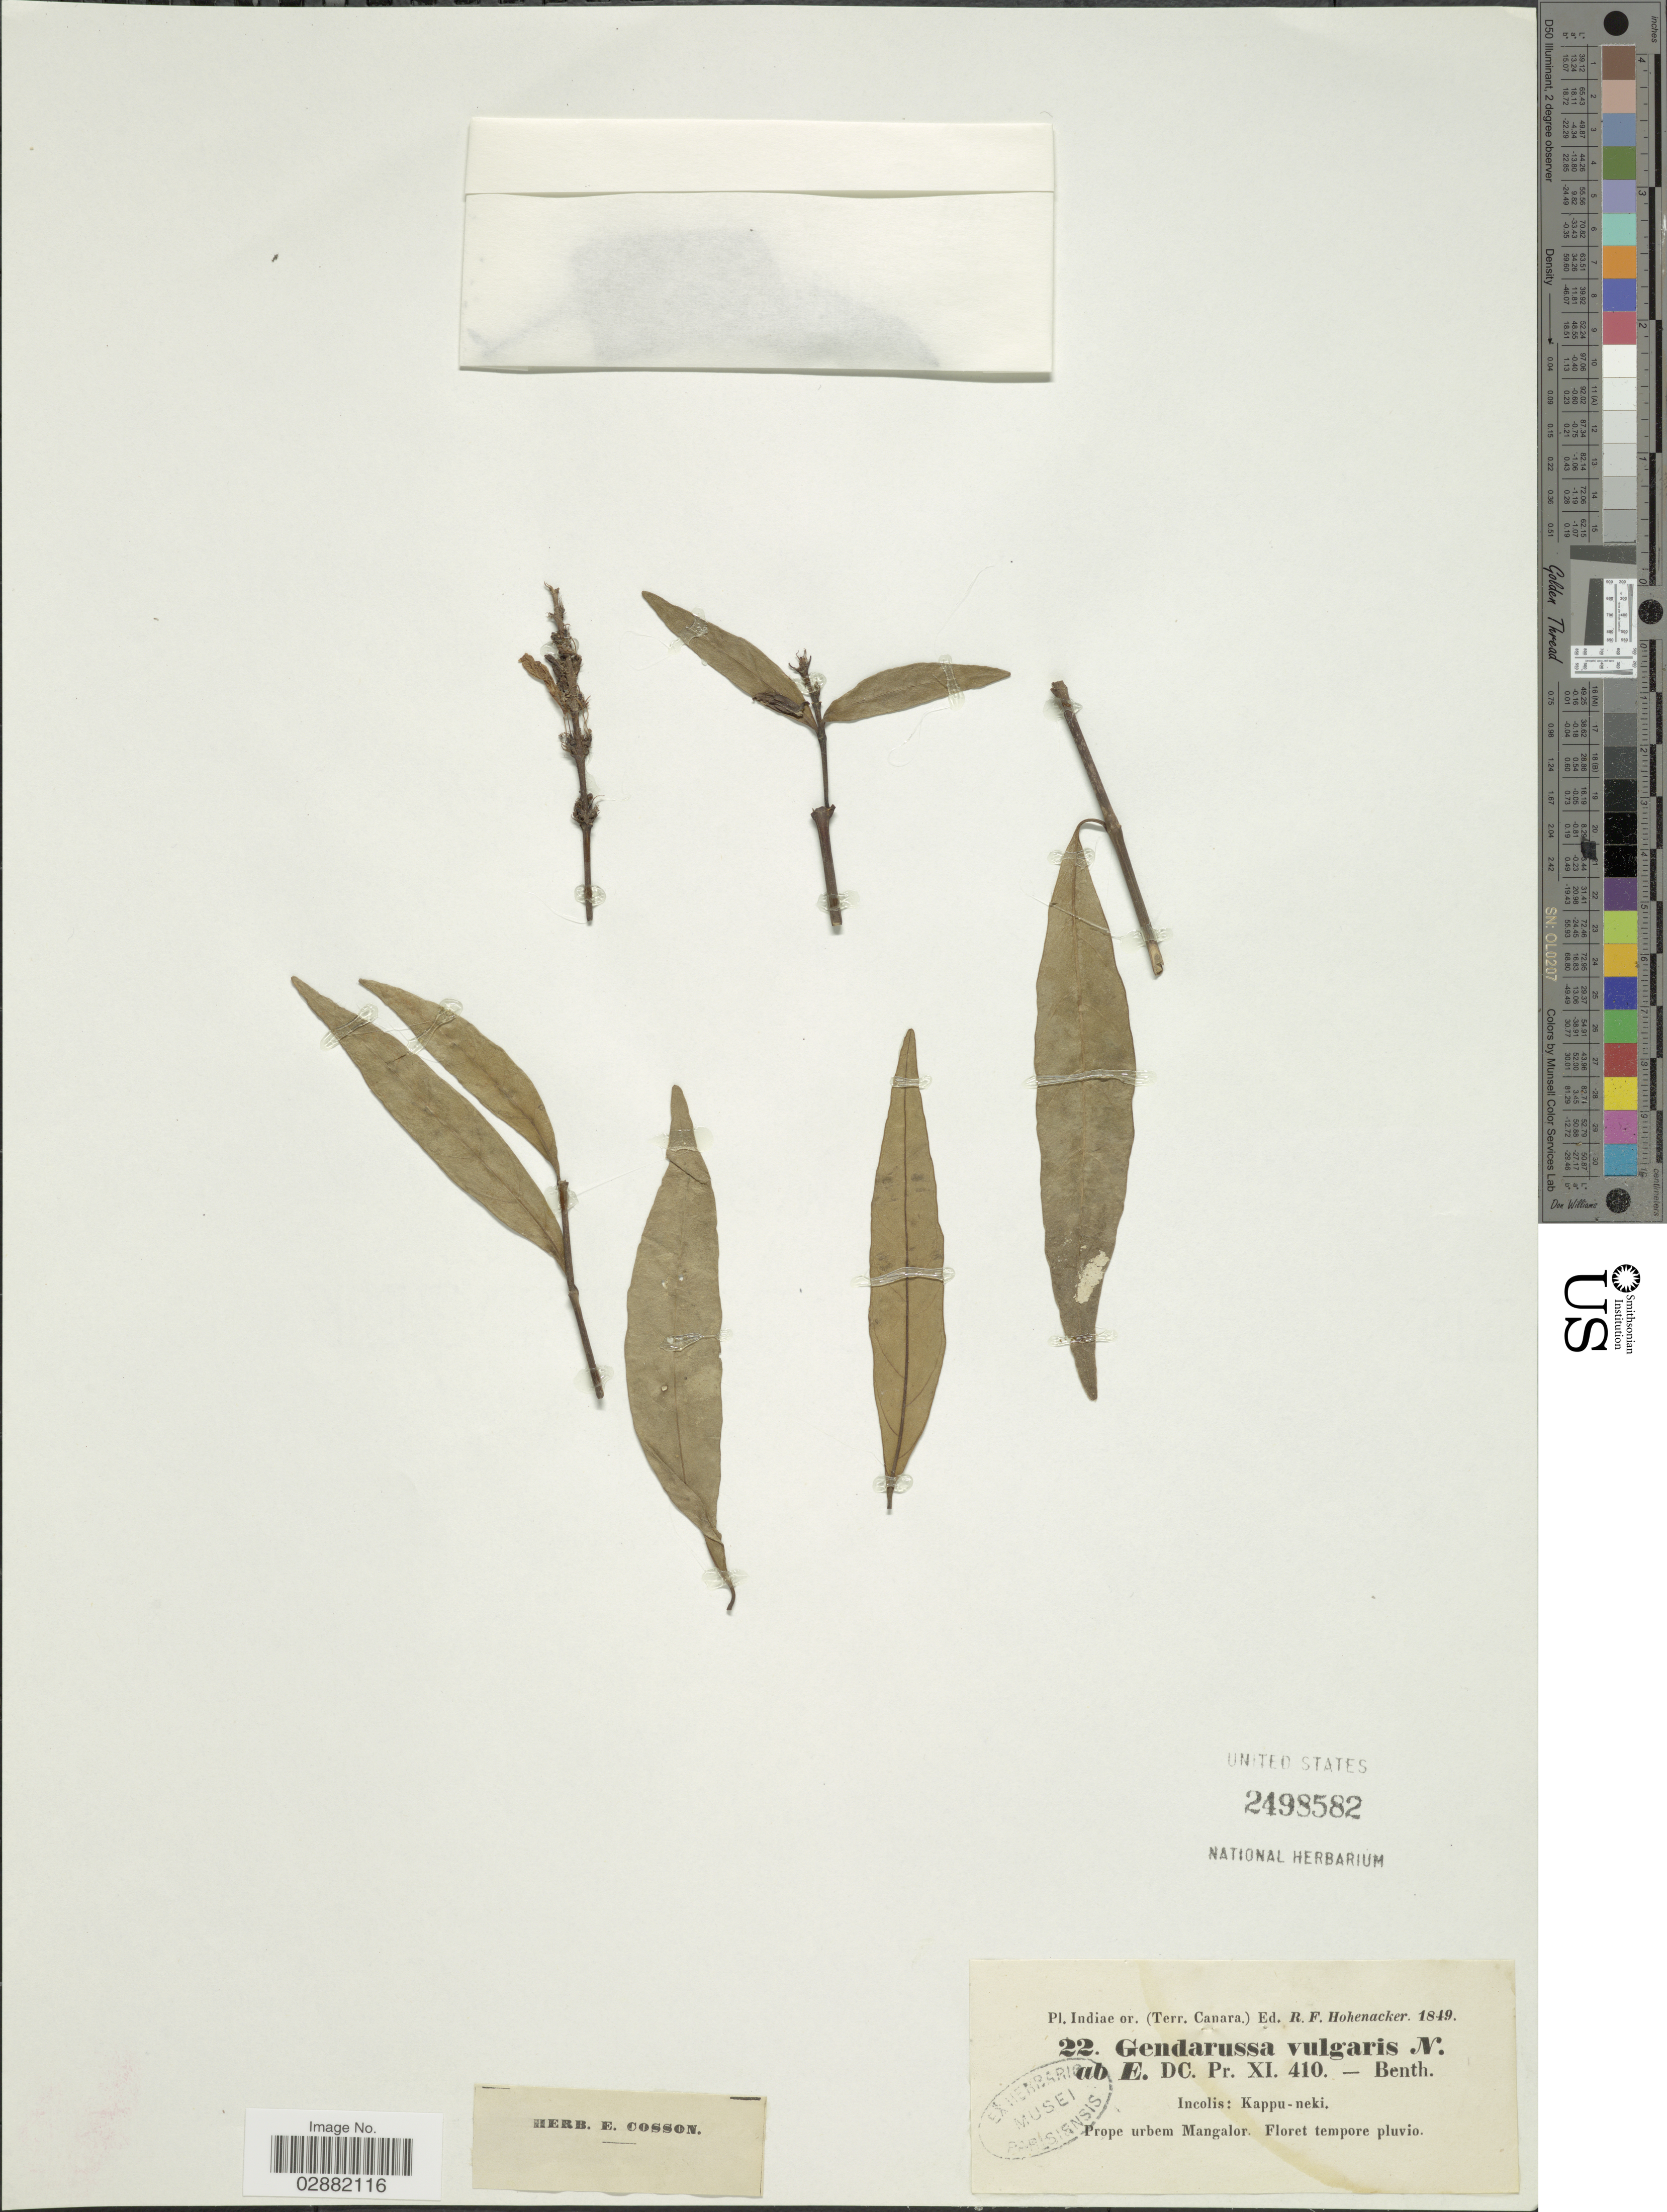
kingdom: Plantae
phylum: Tracheophyta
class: Magnoliopsida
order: Lamiales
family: Acanthaceae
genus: Justicia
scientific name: Justicia vulgaris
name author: Bertero ex Schult.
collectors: R. F. Hohenacker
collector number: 22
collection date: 1849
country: India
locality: Pl. Indiae or. (Terr. Canara), Incolis Kappu-neki, Prope urbem Mangalor.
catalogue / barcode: US 2498582